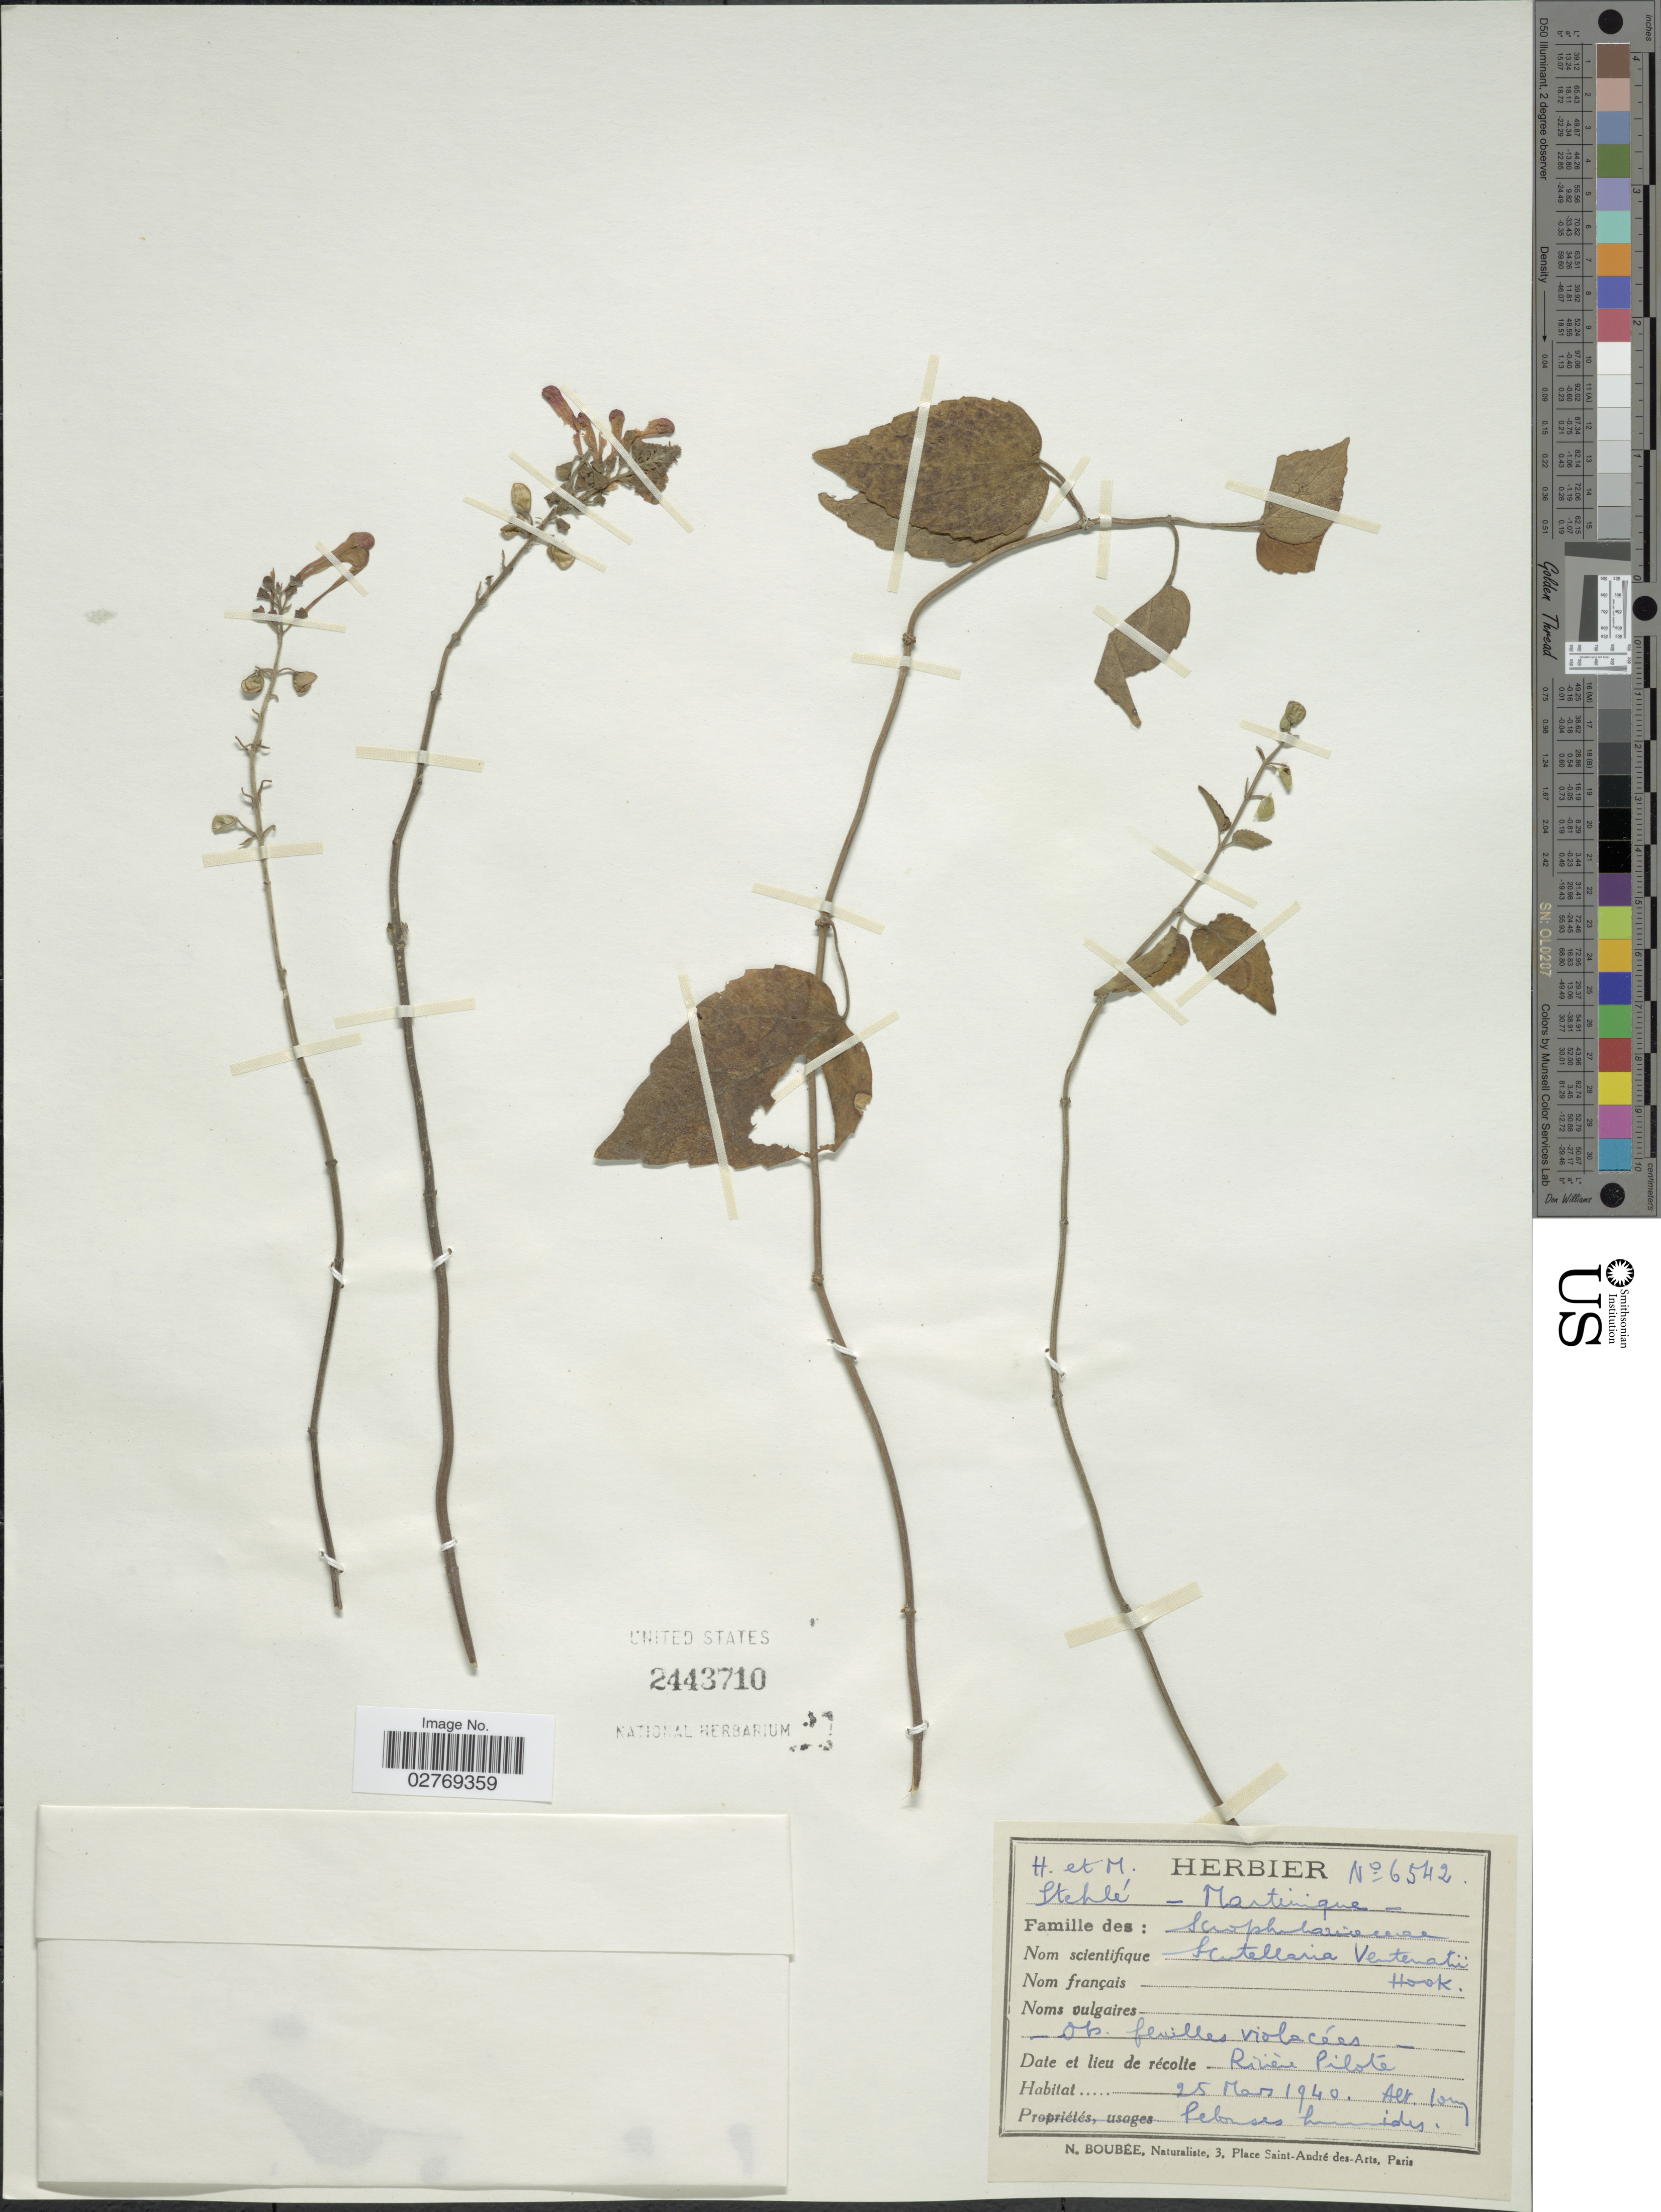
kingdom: Plantae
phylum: Tracheophyta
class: Magnoliopsida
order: Lamiales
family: Lamiaceae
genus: Scutellaria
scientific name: Scutellaria ventenatii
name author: Hook.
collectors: M. Stehlé & H. Stehlé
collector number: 6542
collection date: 1940-03-25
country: Martinique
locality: Riviére Pilote.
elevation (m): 10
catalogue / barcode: US 2443710